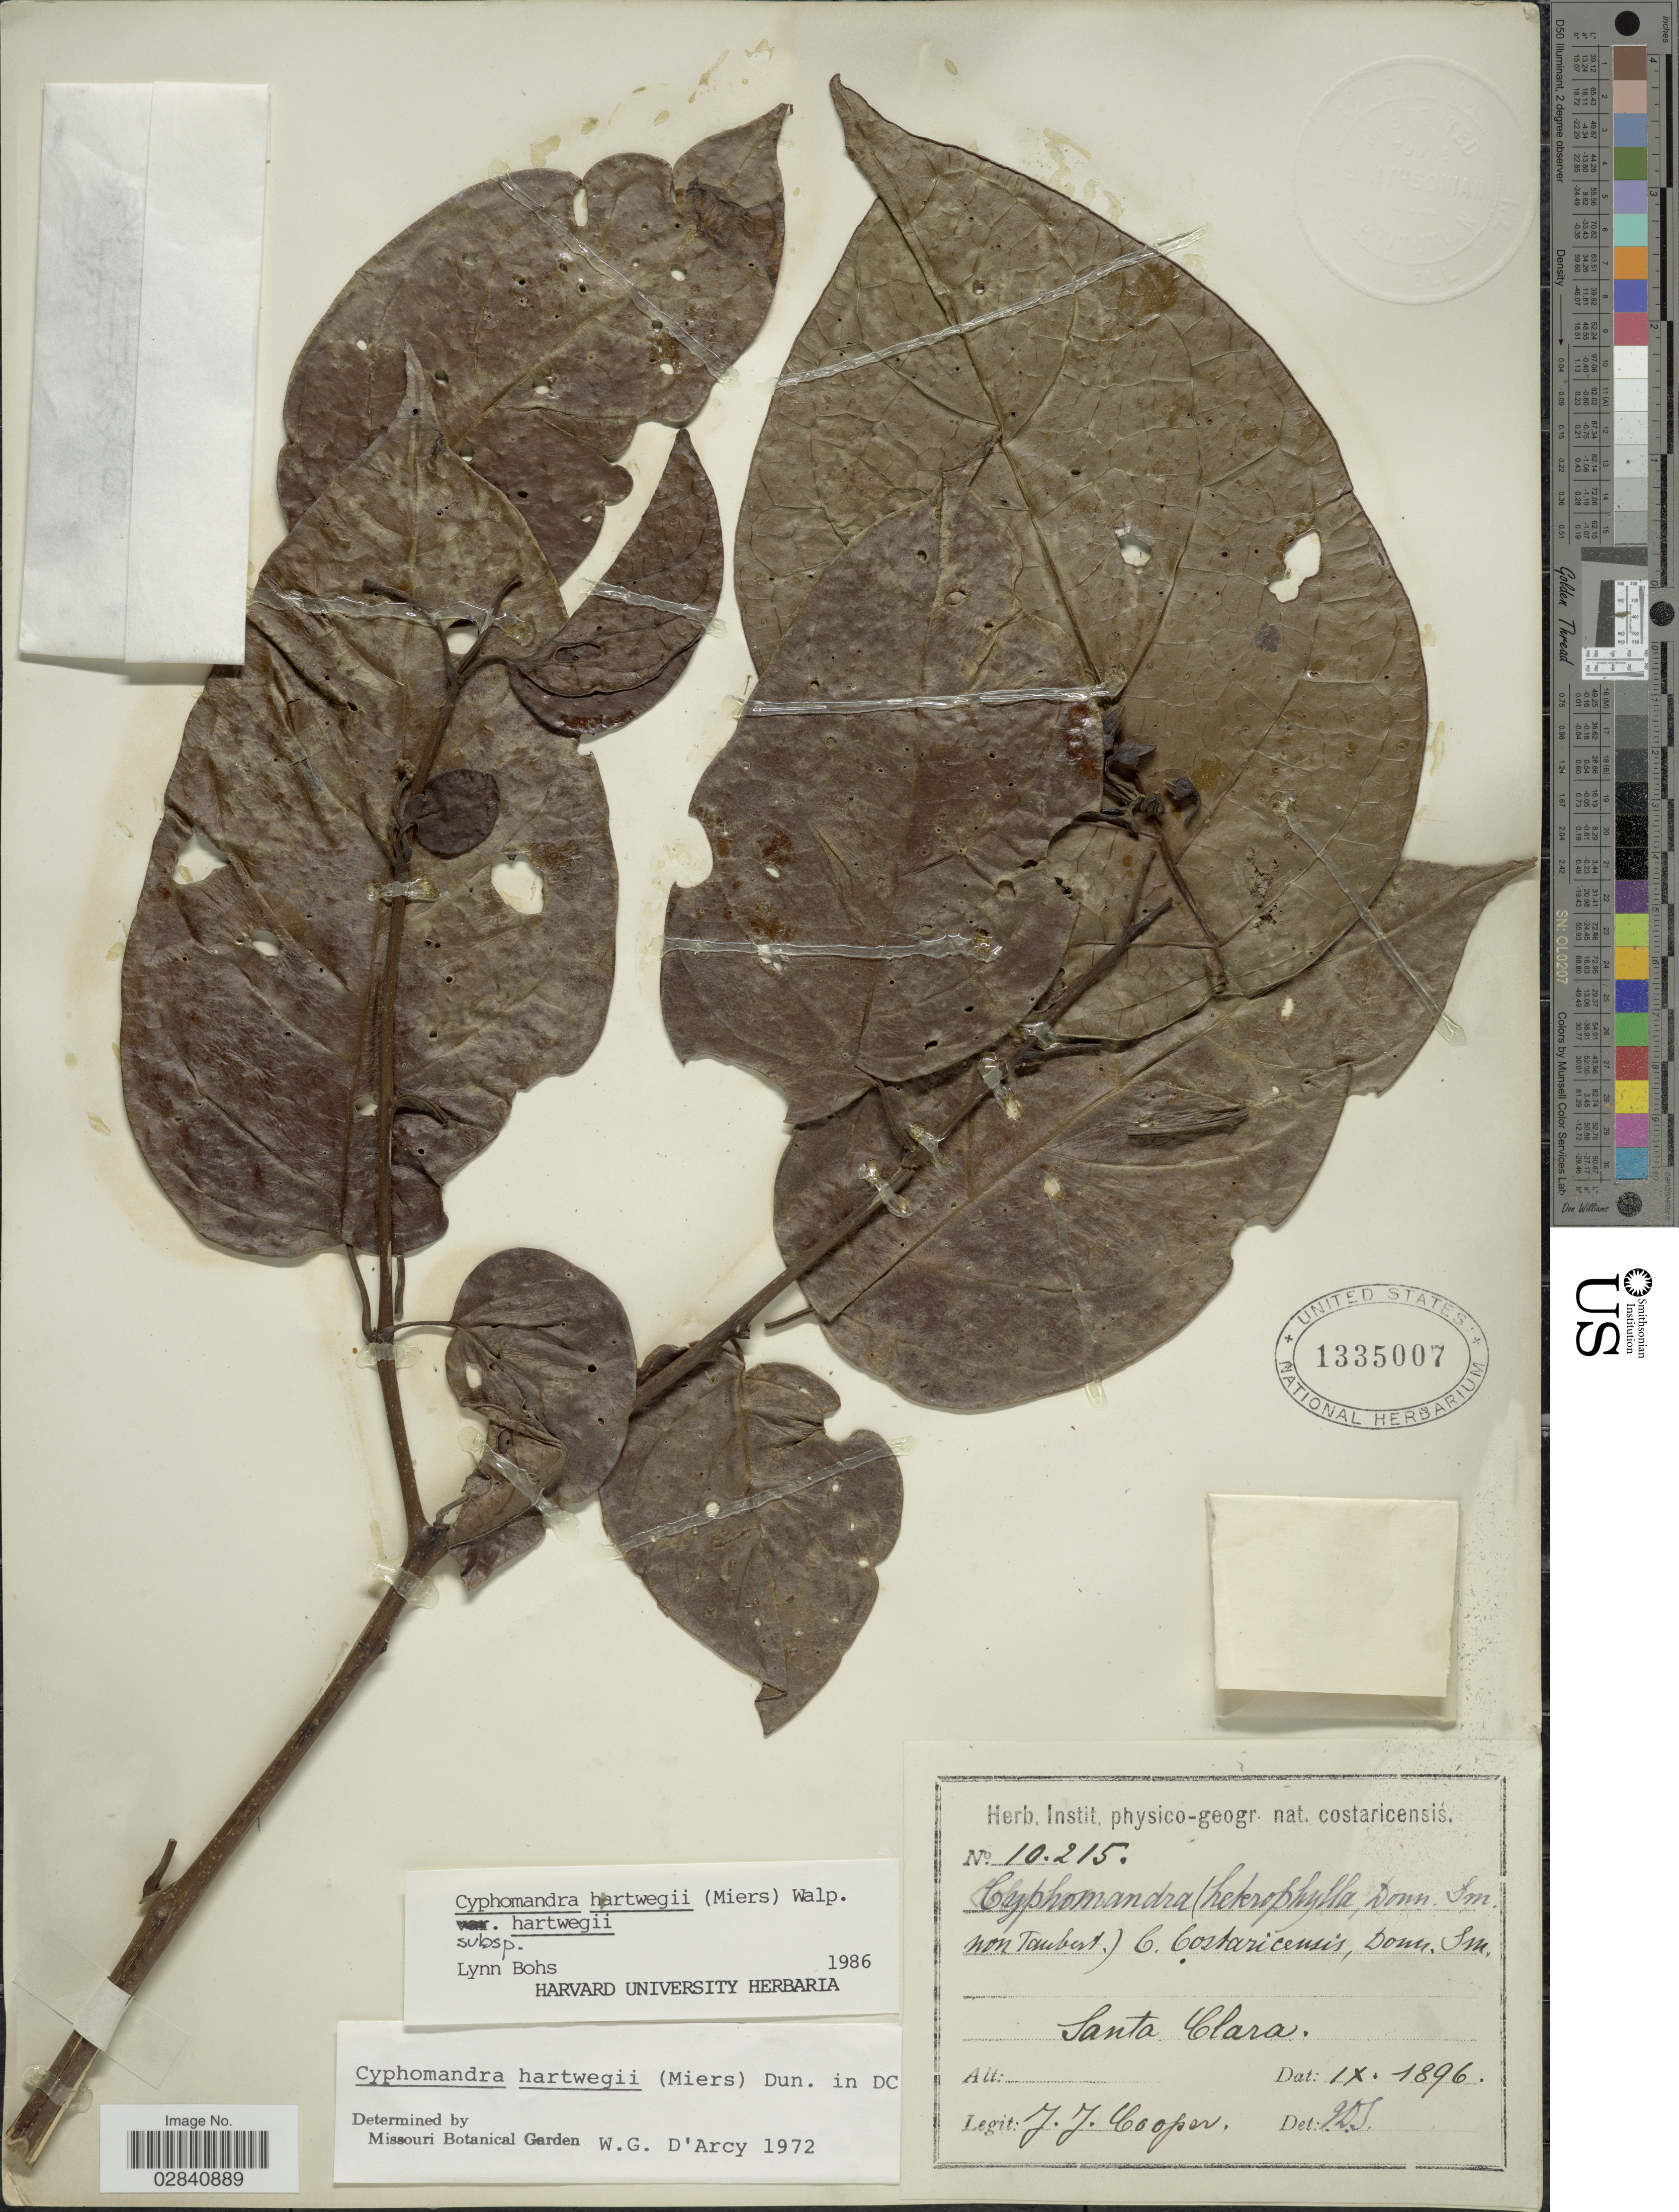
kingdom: Plantae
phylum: Tracheophyta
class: Magnoliopsida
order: Solanales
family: Solanaceae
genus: Cyphomandra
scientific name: Cyphomandra hartwegii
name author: (Miers) Sendtn. ex Walp.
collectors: J. J. Cooper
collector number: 10215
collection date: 1896-09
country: Costa Rica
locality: Santa Clara.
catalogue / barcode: US 1335007